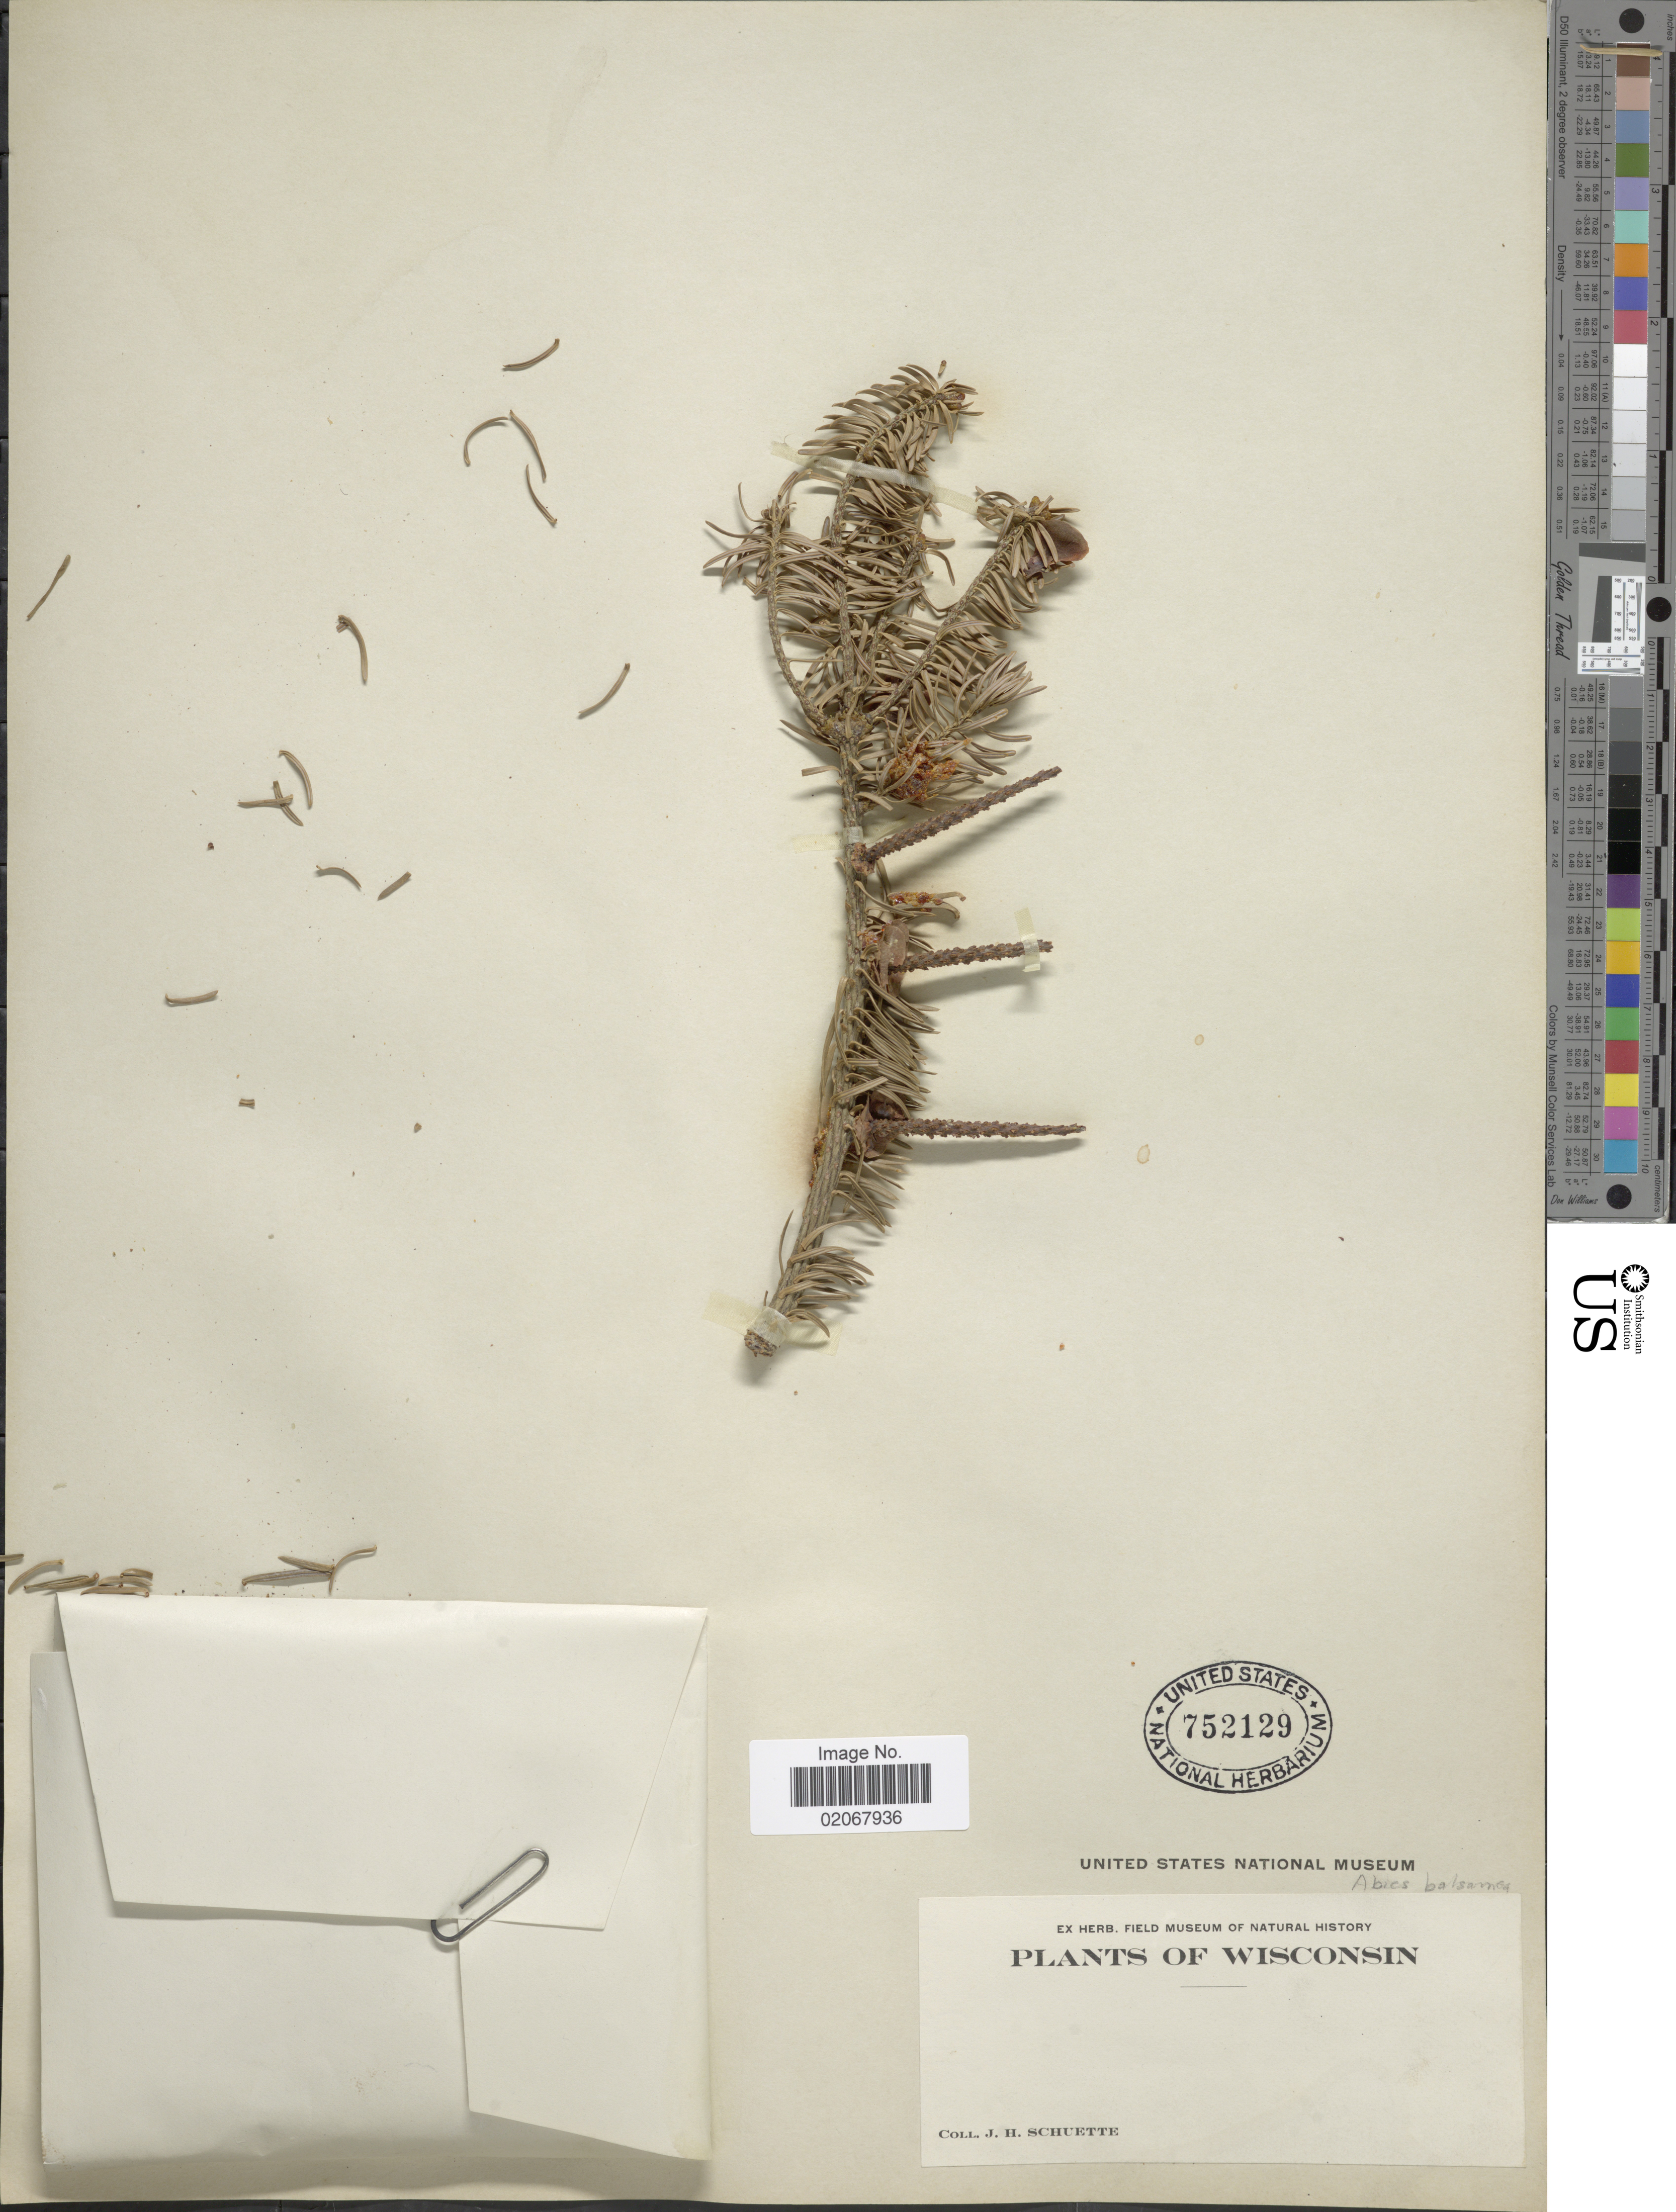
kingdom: Plantae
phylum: Tracheophyta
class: Pinopsida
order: Pinales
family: Pinaceae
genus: Abies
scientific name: Abies balsamea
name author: (L.) Mill.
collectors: J. H. Schuette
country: United States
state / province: Wisconsin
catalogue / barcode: US 752129